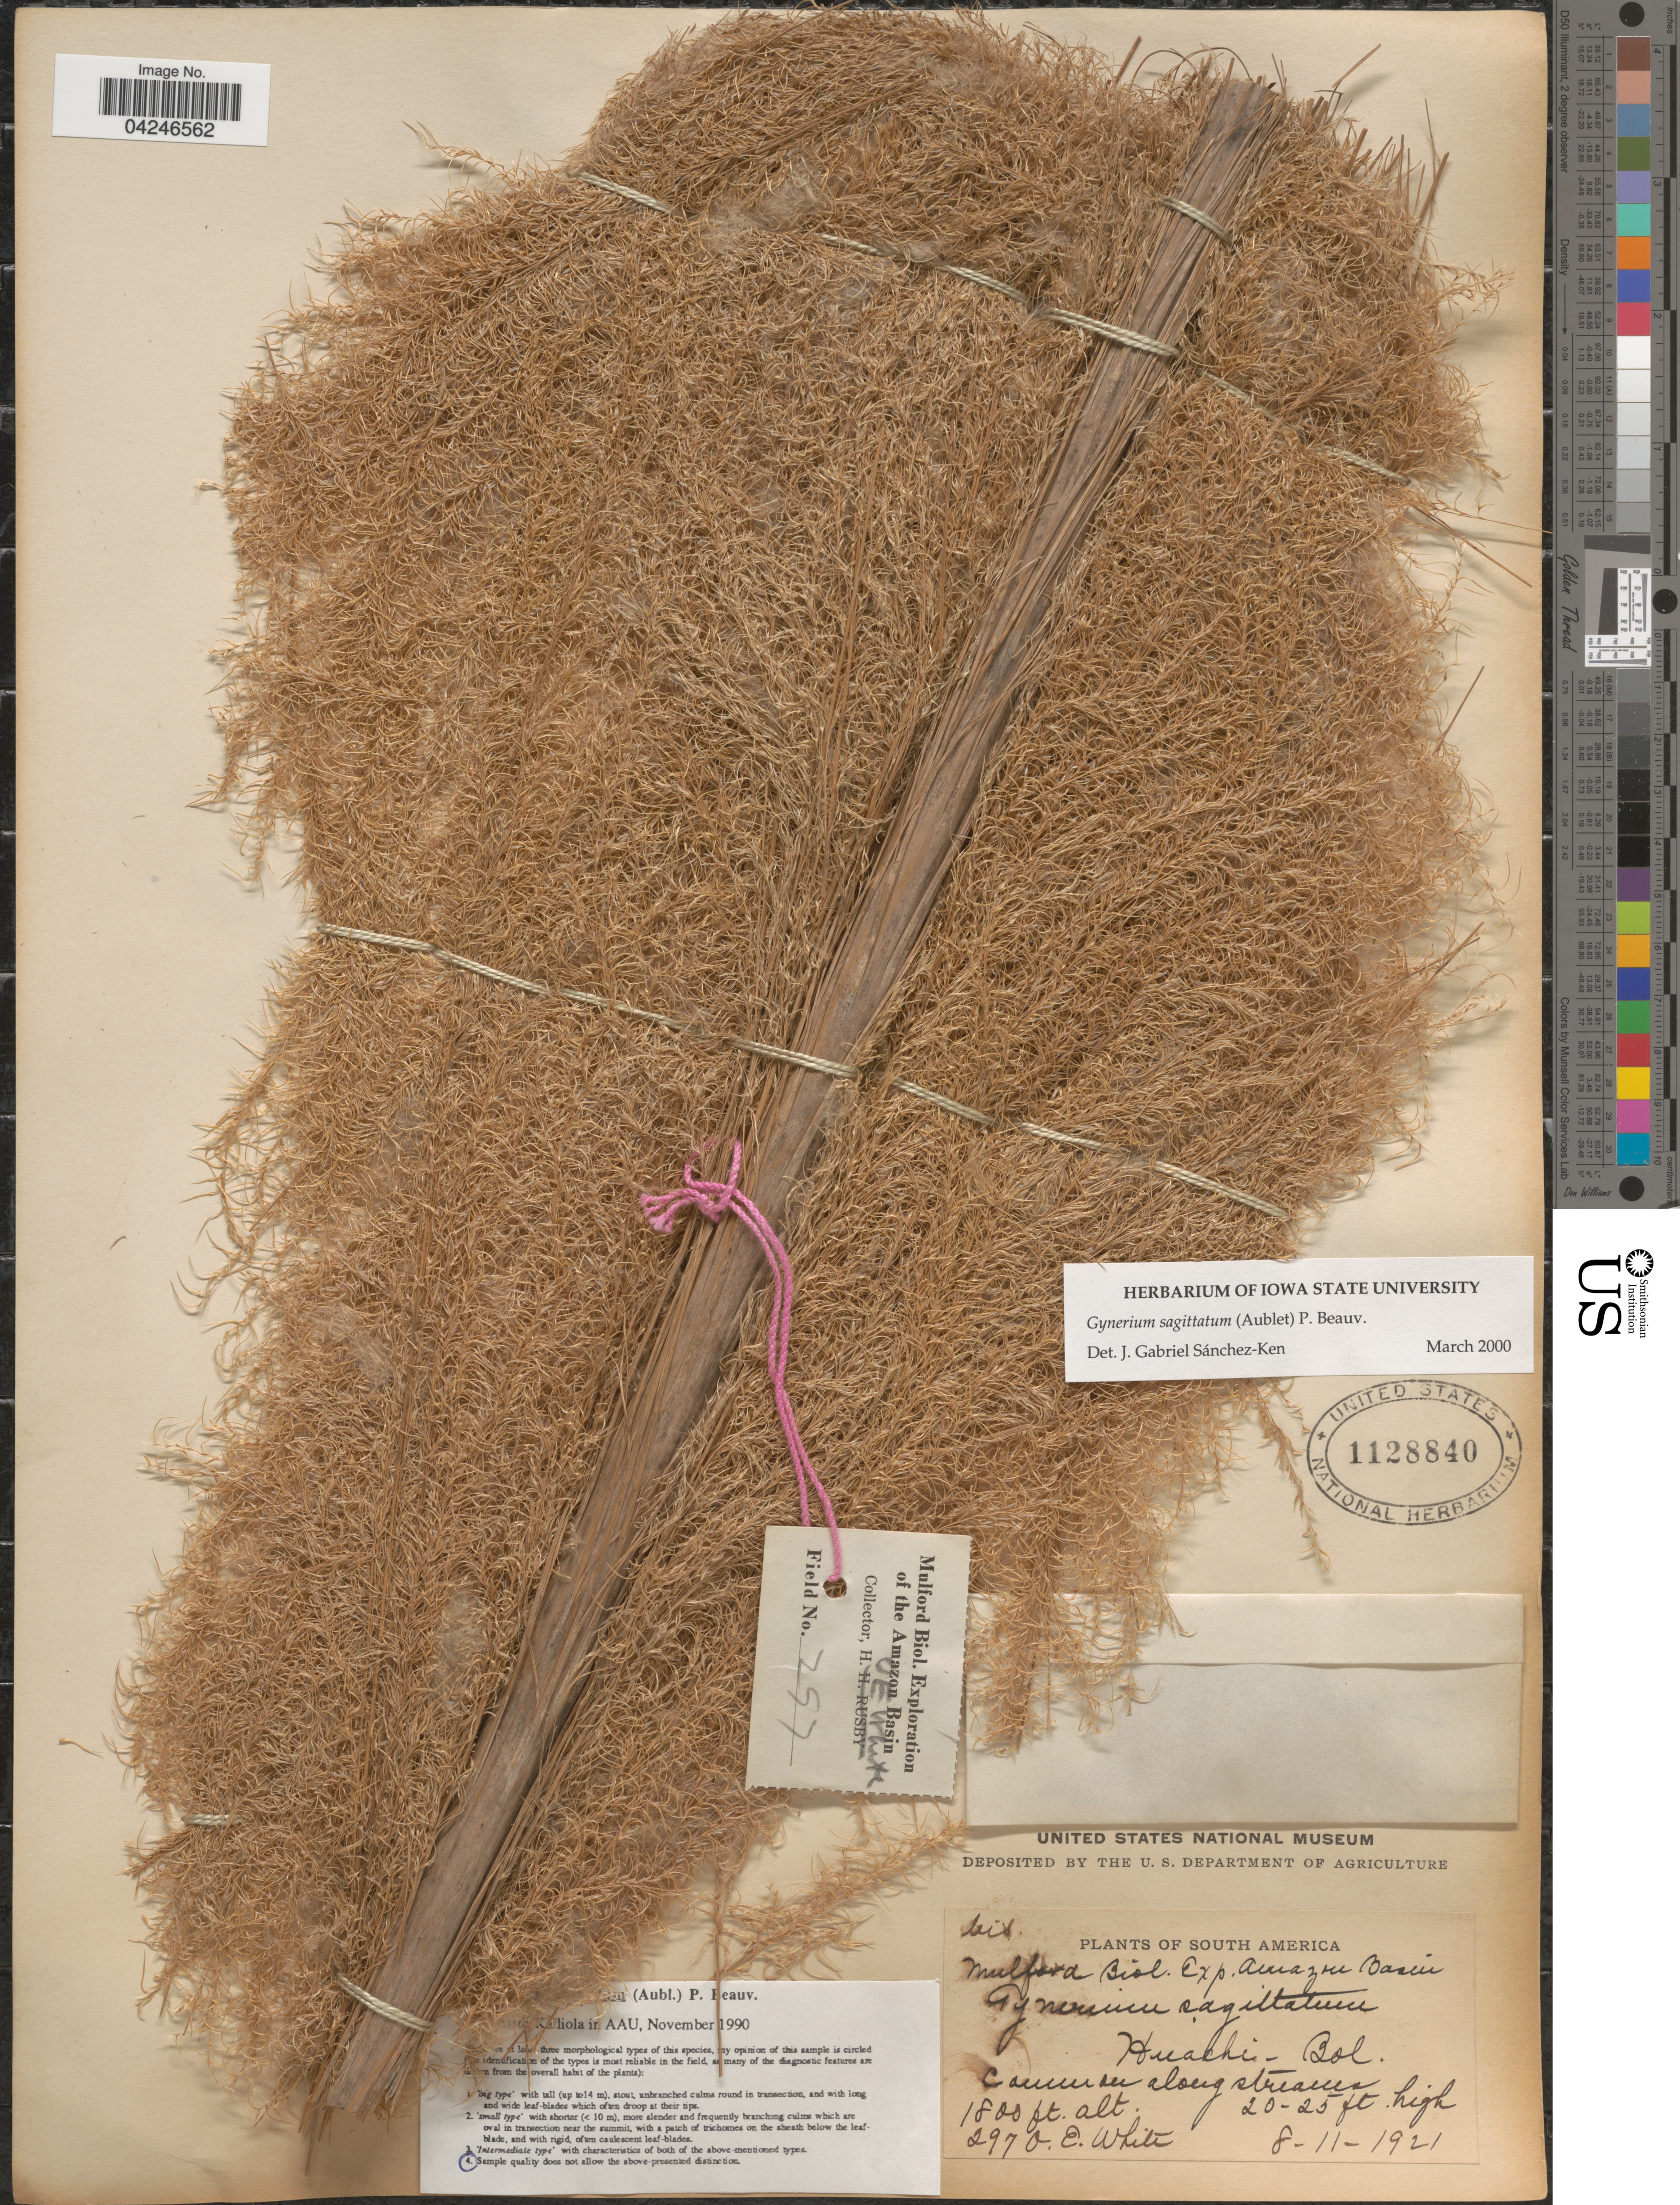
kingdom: Plantae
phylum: Tracheophyta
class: Liliopsida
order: Poales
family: Poaceae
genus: Gynerium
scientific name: Gynerium sagittatum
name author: (Aubl.) P. Beauv.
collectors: O. E. White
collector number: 297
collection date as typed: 8-11-1921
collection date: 1921-08-11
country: Bolivia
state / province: Beni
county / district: Iténez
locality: Huachi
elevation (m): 549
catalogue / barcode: US 1128840